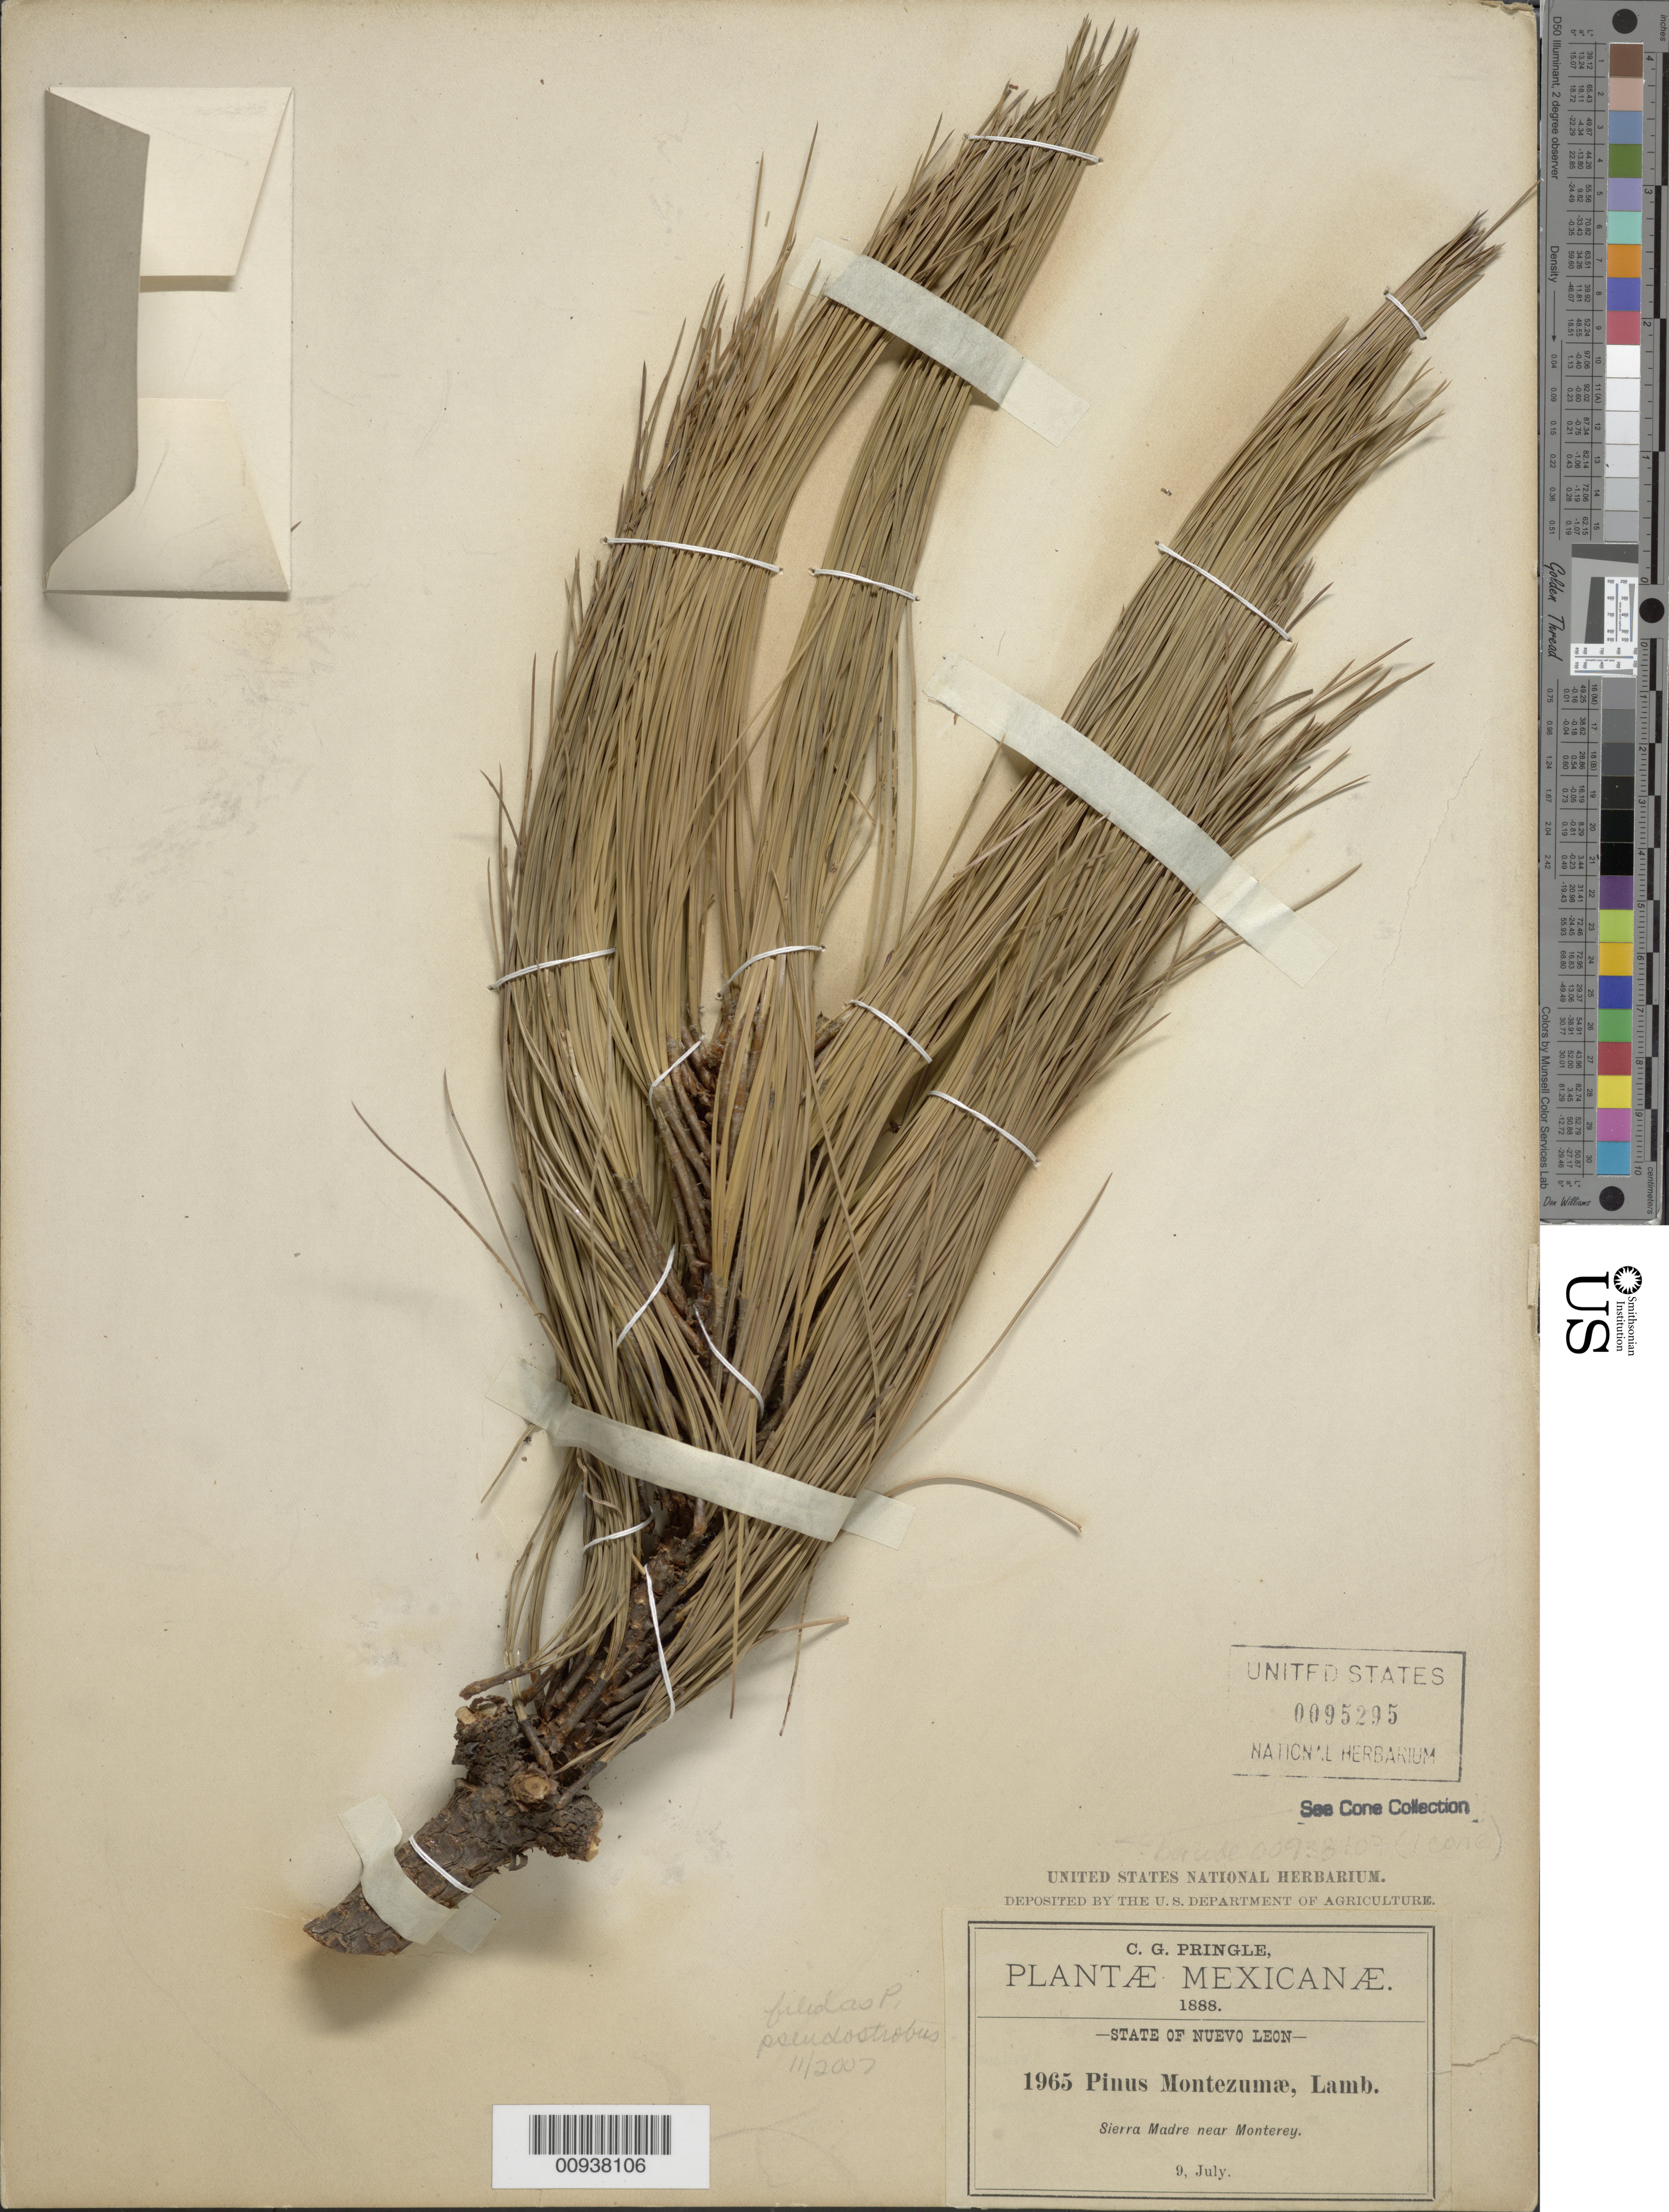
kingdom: Plantae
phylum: Tracheophyta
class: Pinopsida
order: Pinales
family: Pinaceae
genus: Pinus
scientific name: Pinus pseudostrobus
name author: Lindl.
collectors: C. G. Pringle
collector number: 1965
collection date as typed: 09 Jul 1888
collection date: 1888-07-09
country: Mexico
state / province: Nuevo León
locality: Sierra Madre near Monterrey.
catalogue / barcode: US 95295